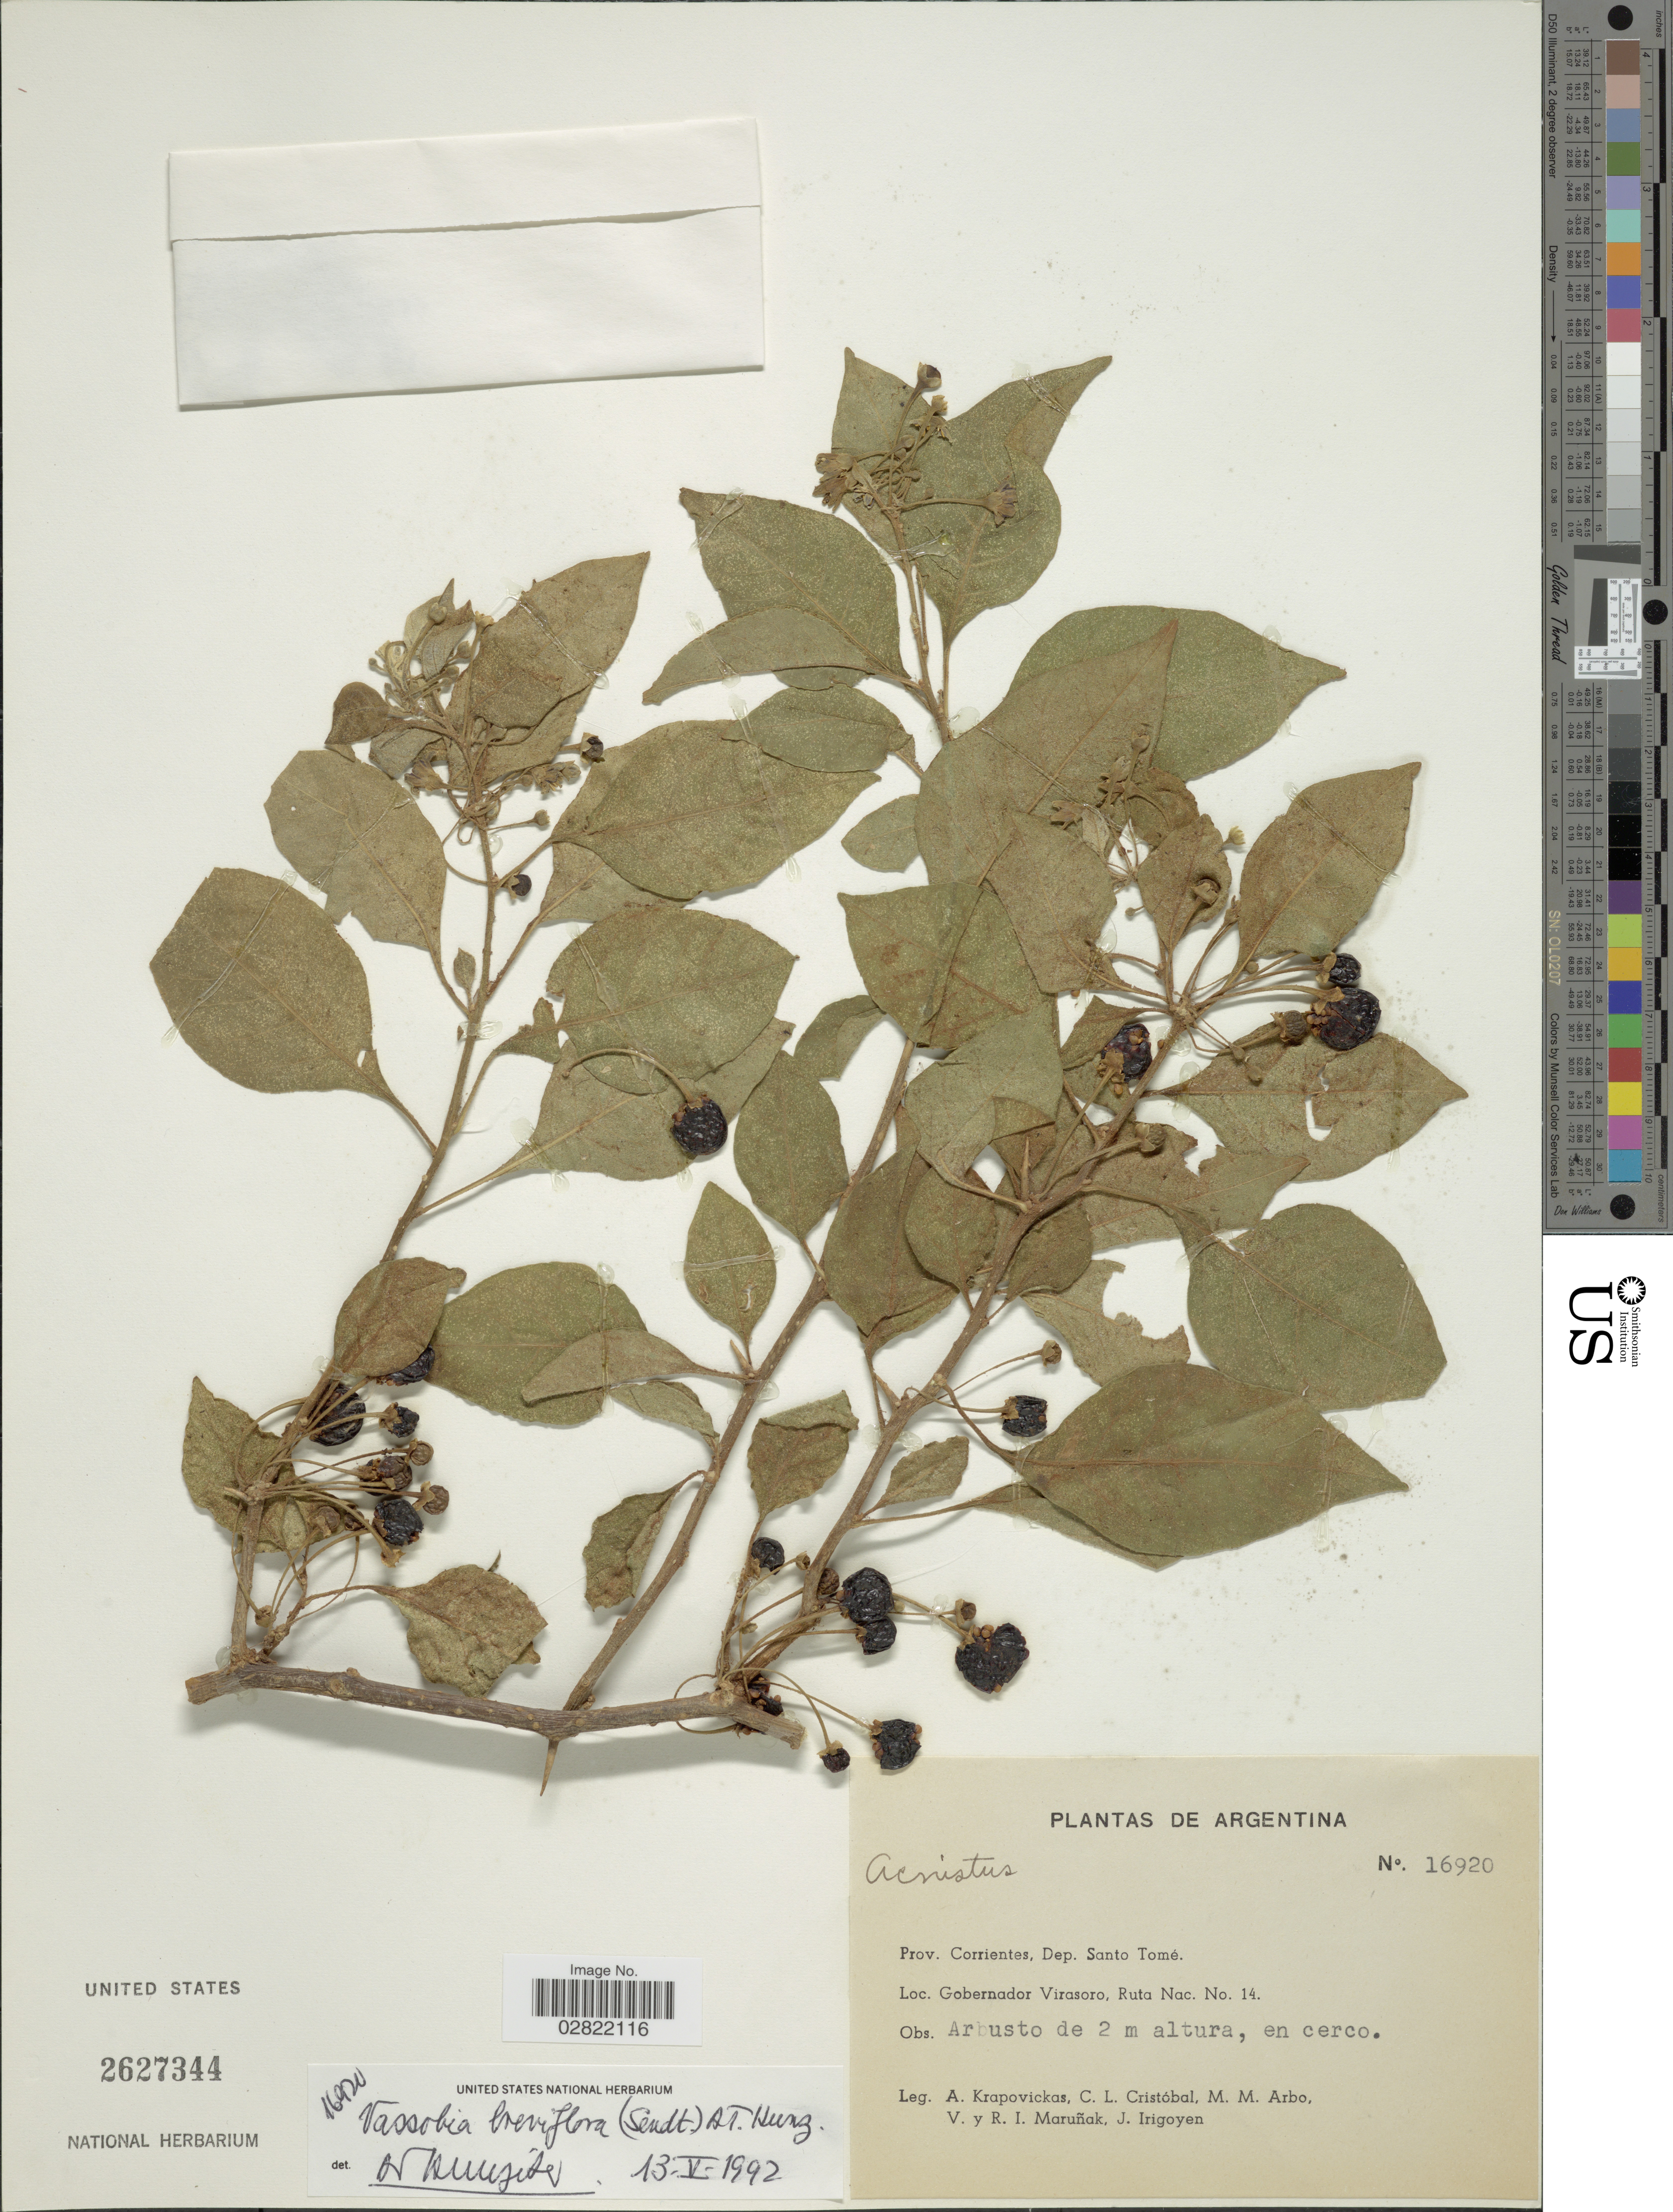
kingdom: Plantae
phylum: Tracheophyta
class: Magnoliopsida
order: Solanales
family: Solanaceae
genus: Vassobia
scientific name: Vassobia breviflora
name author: (Sendt.) Hunz.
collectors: A. Krapovickas, C. L. Cristóbal, M. M. Arbo, V. Maruñak & et al.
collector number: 16920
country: Argentina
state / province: Corrientes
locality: Prov. Corrientes, Dep. Santo Tomé, Gobernador Virasoro, Ruta Nac. No. 14.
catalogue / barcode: US 2627344